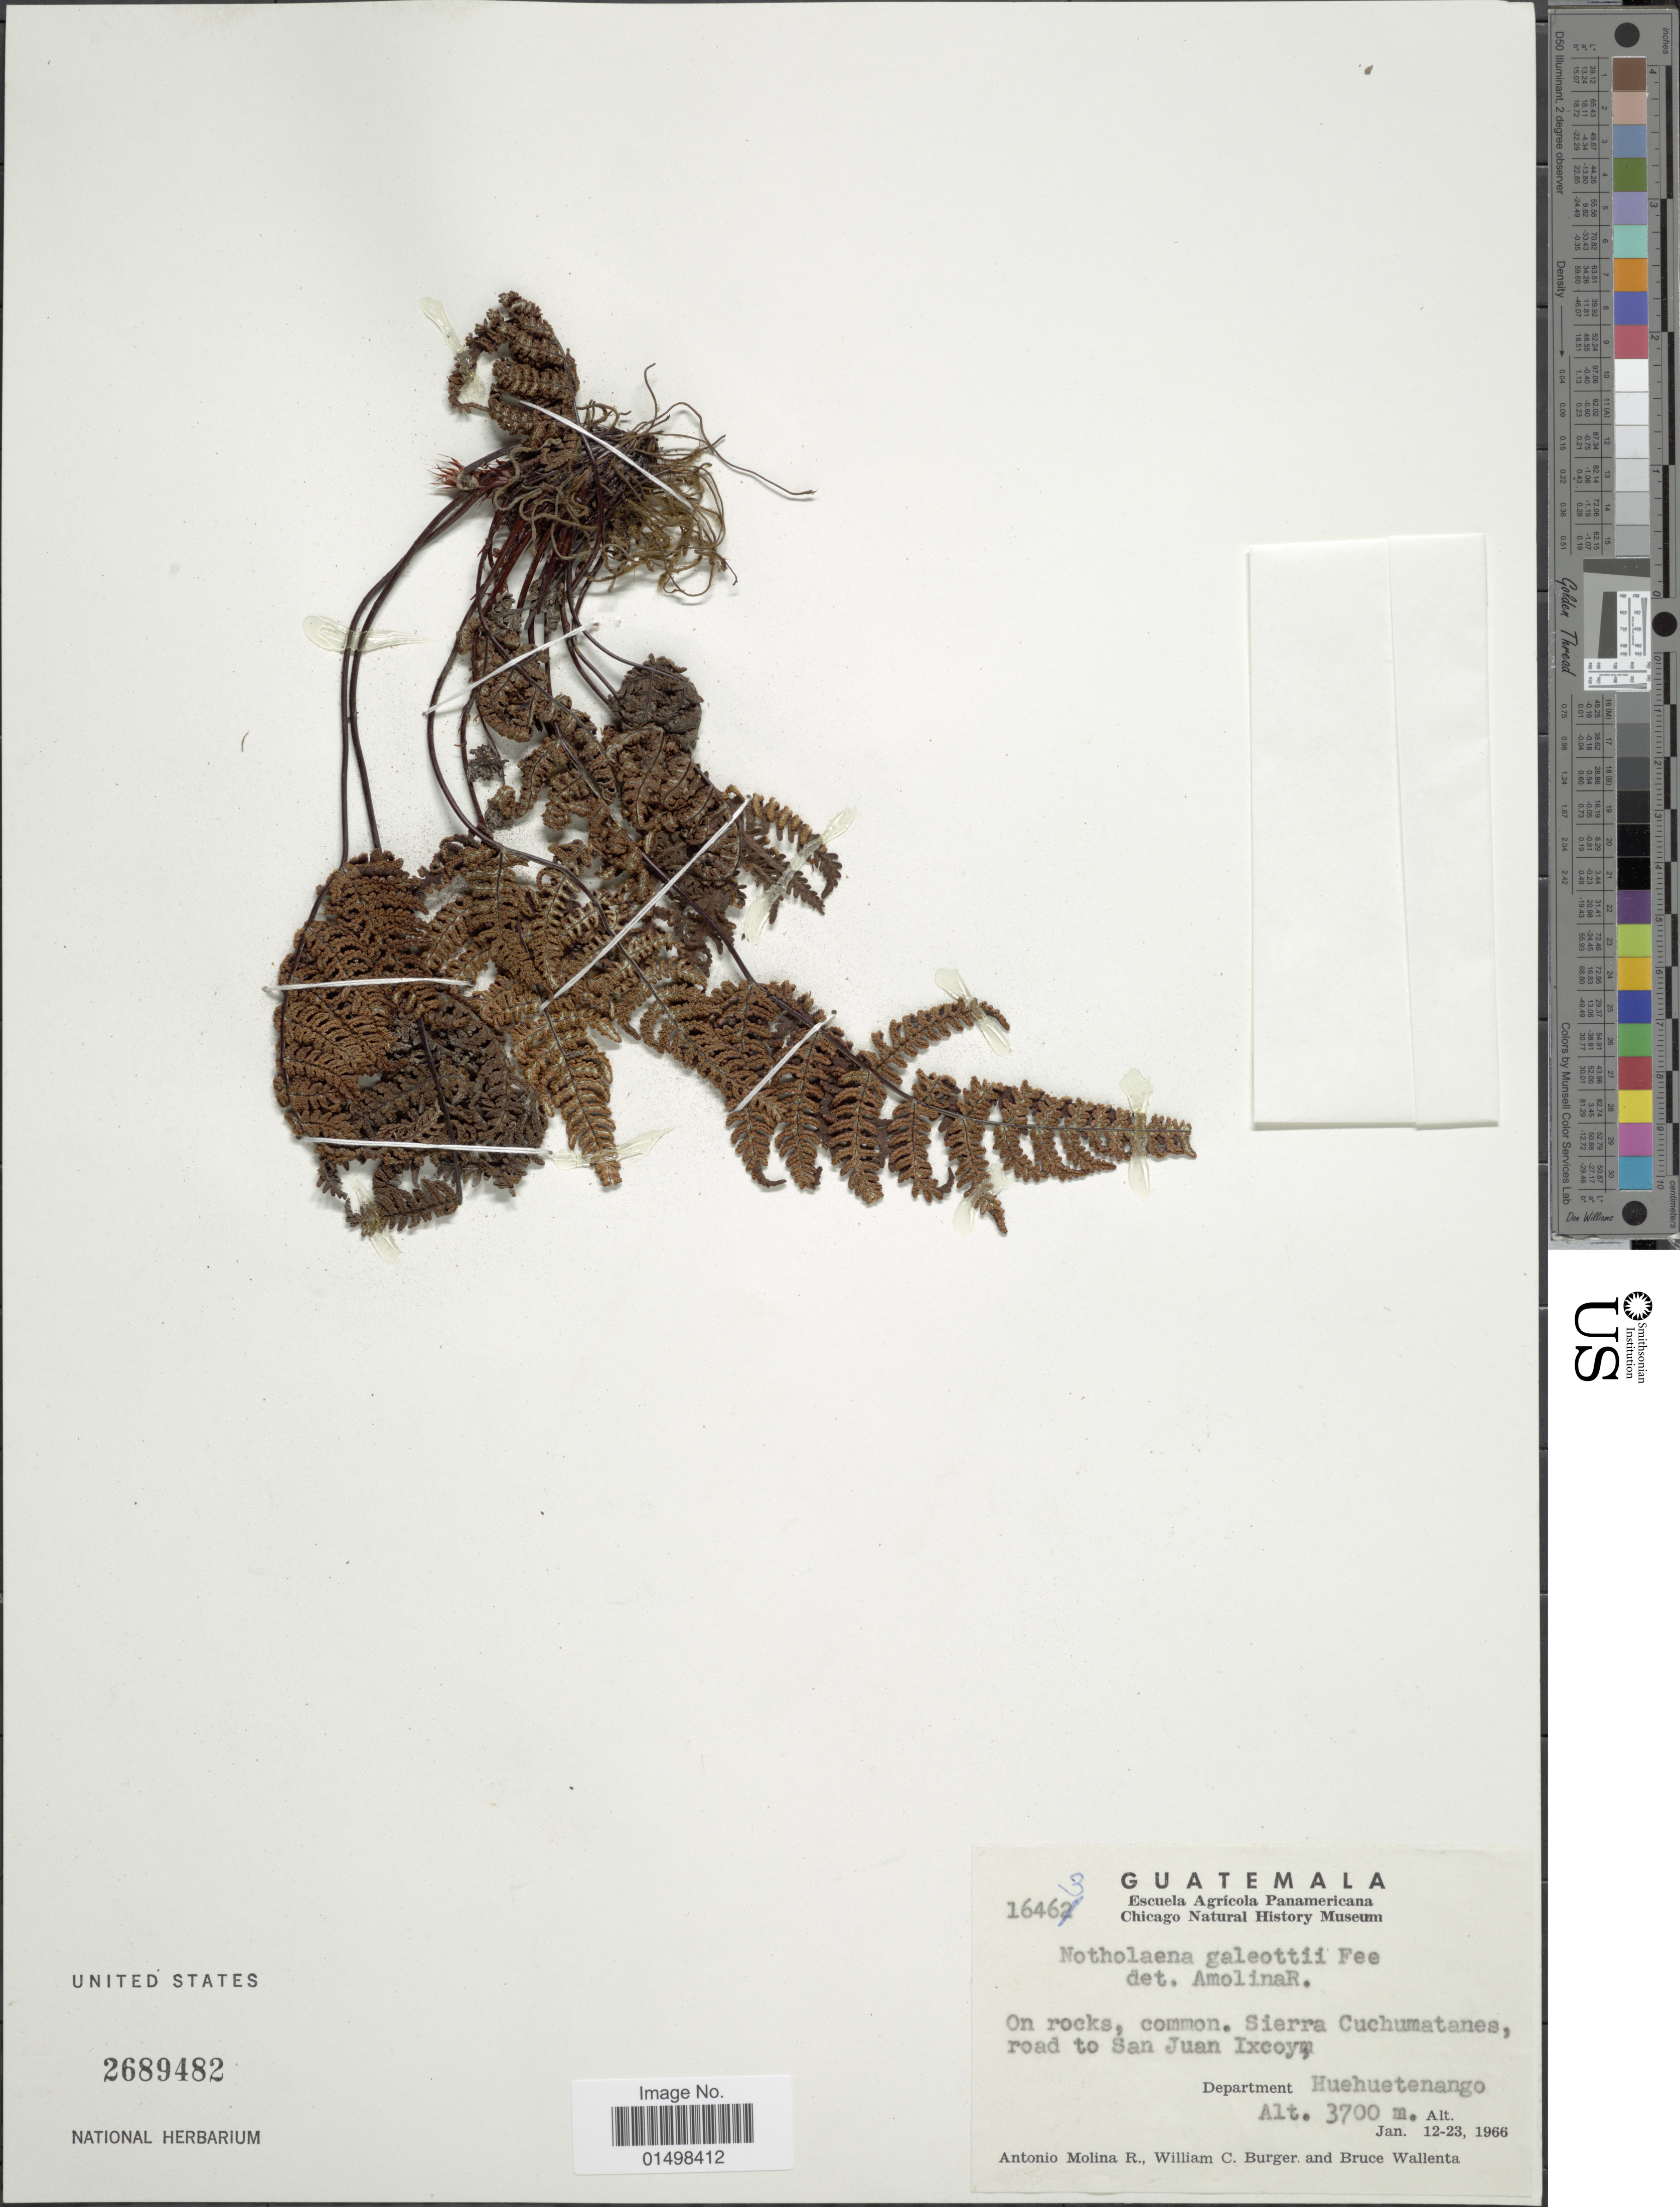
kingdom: Plantae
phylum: Tracheophyta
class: Polypodiopsida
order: Polypodiales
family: Pteridaceae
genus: Aleuritopteris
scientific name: Aleuritopteris farinosa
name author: (Forssk.) Fée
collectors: A. Molina R., W. Burger & B. Wallenta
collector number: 16463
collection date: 1966-01-12/1966-01-23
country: Guatemala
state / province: Huehuetenango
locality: Sierra Cuchumatanes, road to San Juan Ixcoy. Department Huehuetenango.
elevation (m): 3700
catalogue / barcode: US 2689482